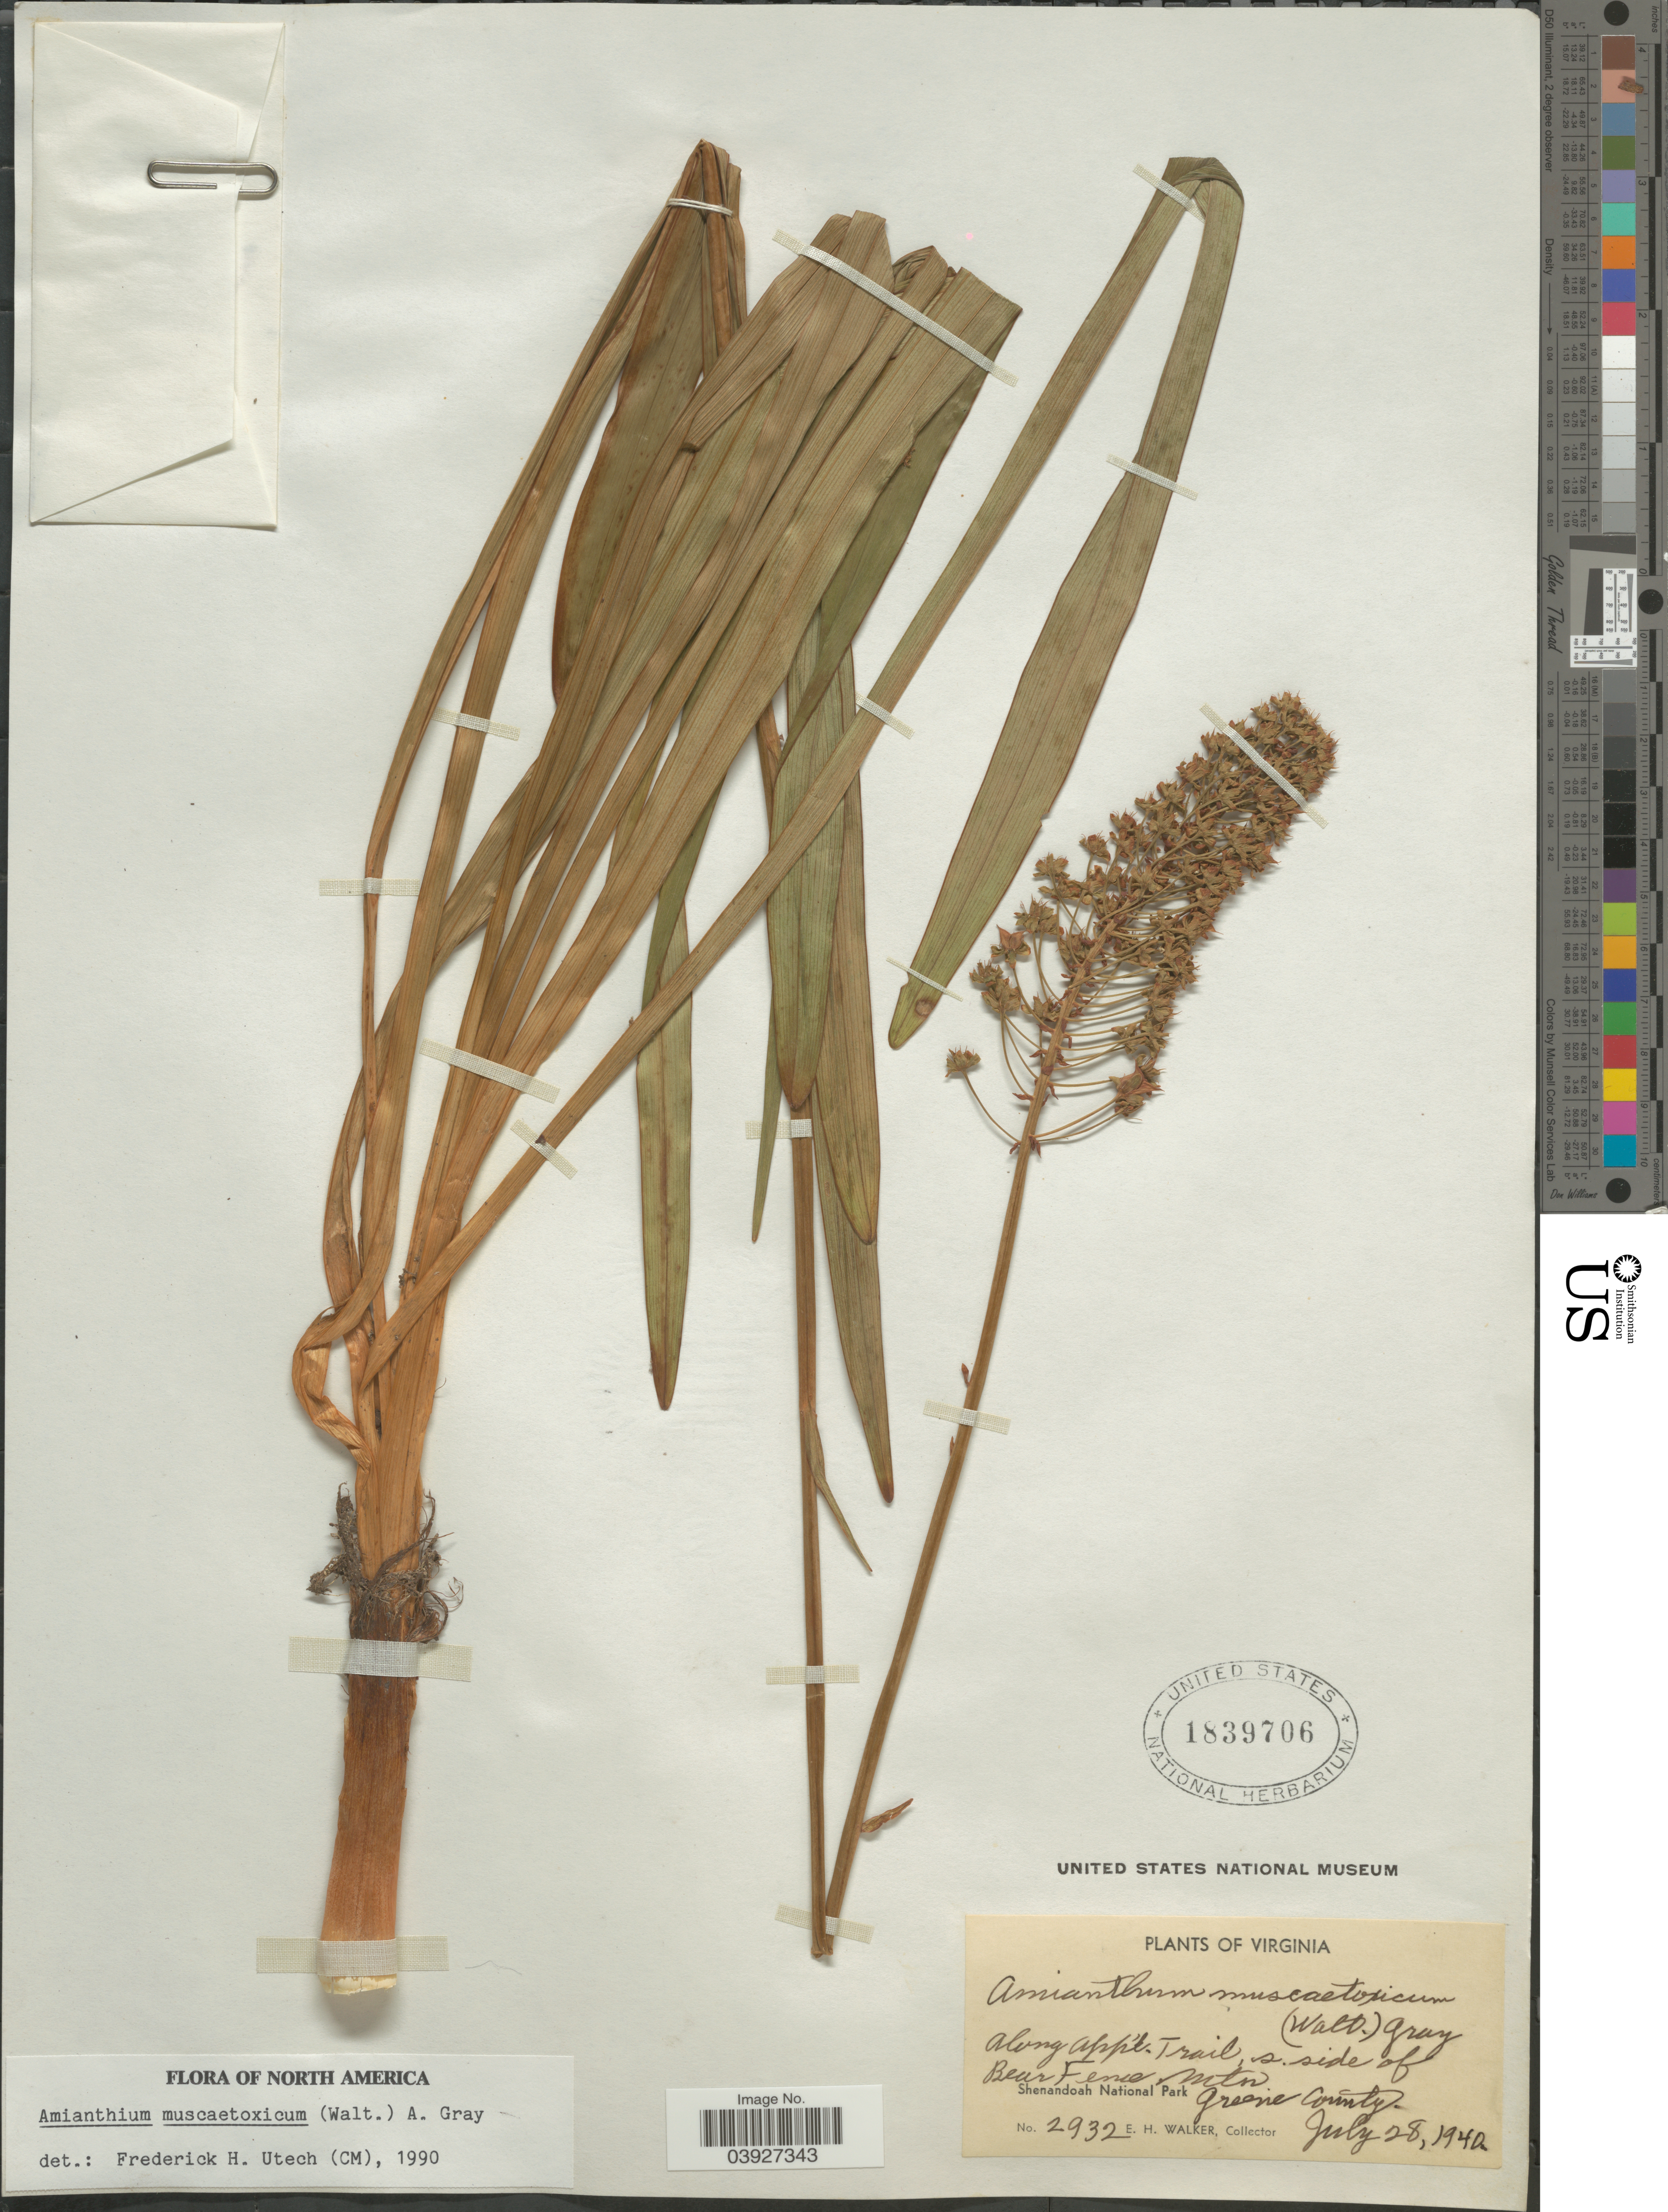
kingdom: Plantae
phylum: Tracheophyta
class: Liliopsida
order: Liliales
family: Melanthiaceae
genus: Amianthium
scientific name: Amianthium muscitoxicum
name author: (Walter) A. Gray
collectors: E. H. Walker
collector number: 2932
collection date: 1940-07-28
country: United States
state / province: Virginia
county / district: Greene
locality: Along App'l. Trail, s. side of Bearfence mtn. Shenandoah National Park. Greene County.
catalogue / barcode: US 1839706